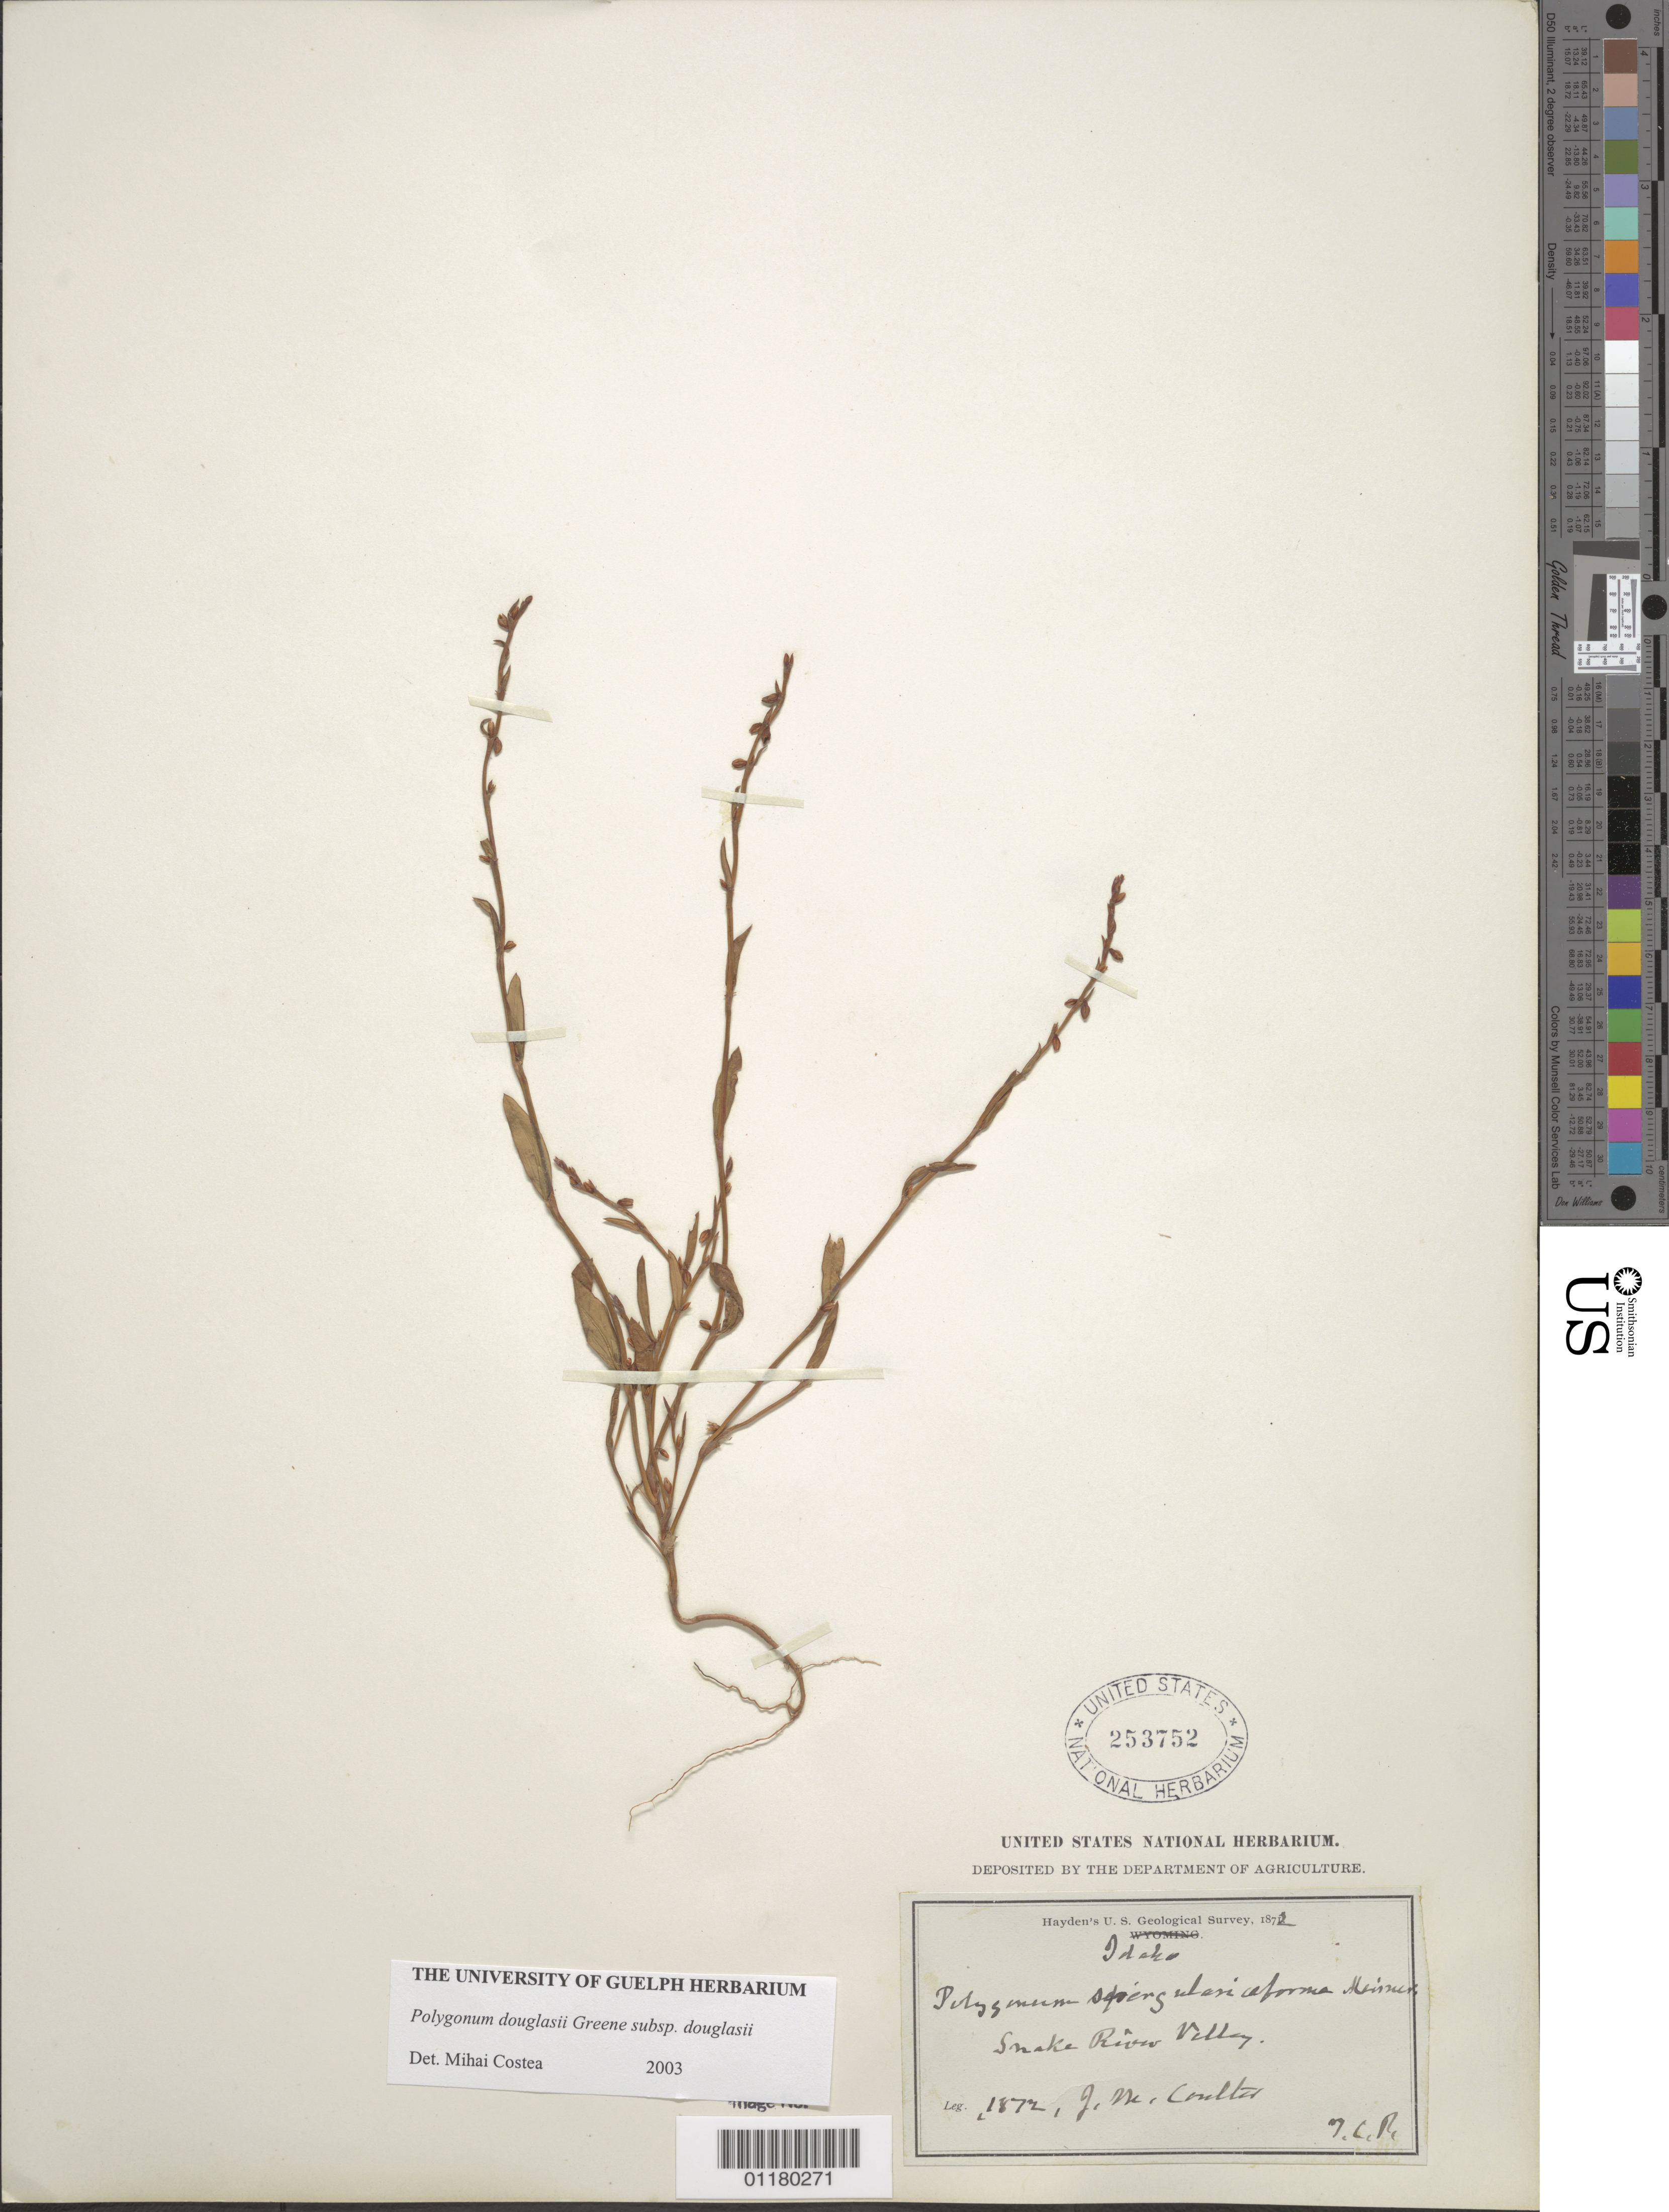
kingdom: Plantae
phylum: Tracheophyta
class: Magnoliopsida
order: Caryophyllales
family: Polygonaceae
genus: Polygonum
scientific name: Polygonum douglasii subsp. douglasii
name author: Greene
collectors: J. M. Coulter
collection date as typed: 1872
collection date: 1872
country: United States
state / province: Idaho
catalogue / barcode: US 253752